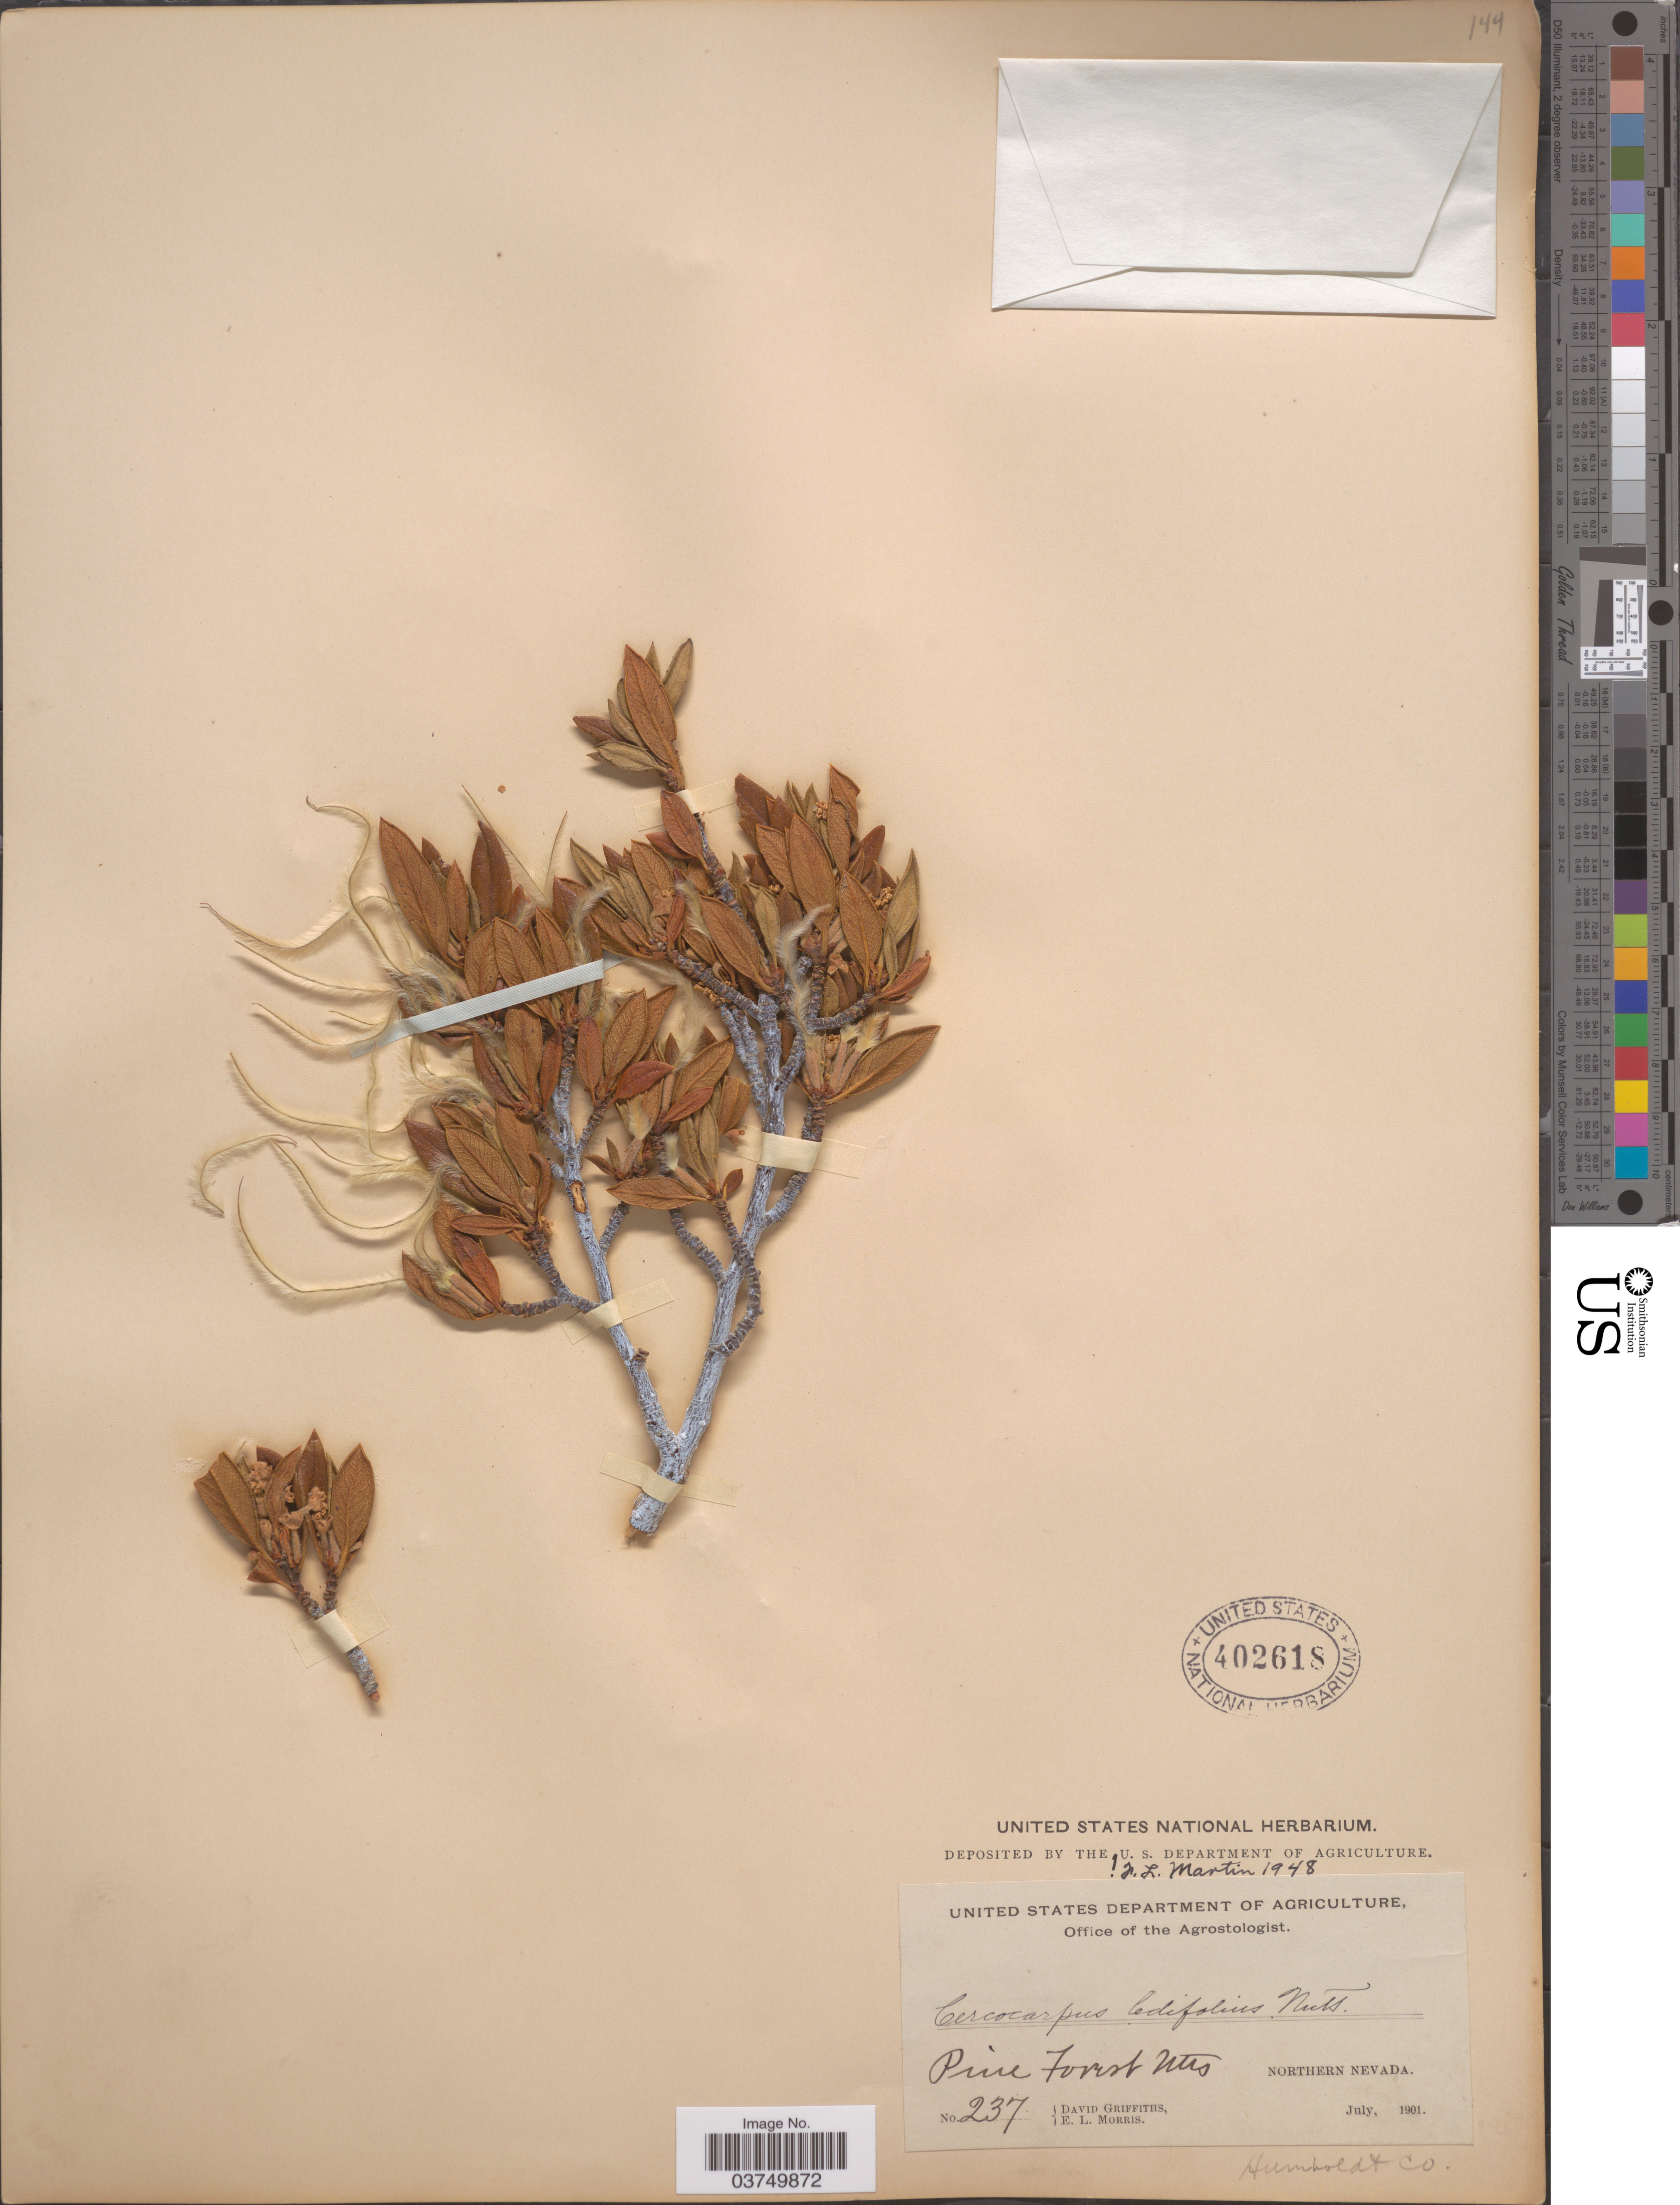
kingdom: Plantae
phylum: Tracheophyta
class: Magnoliopsida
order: Rosales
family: Rosaceae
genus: Cercocarpus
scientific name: Cercocarpus ledifolius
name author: Nutt.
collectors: D. Griffiths & E. Morris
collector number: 237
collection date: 1901-07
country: United States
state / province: Nevada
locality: Pine Forest Mts. Northern Nevada.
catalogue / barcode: US 402618